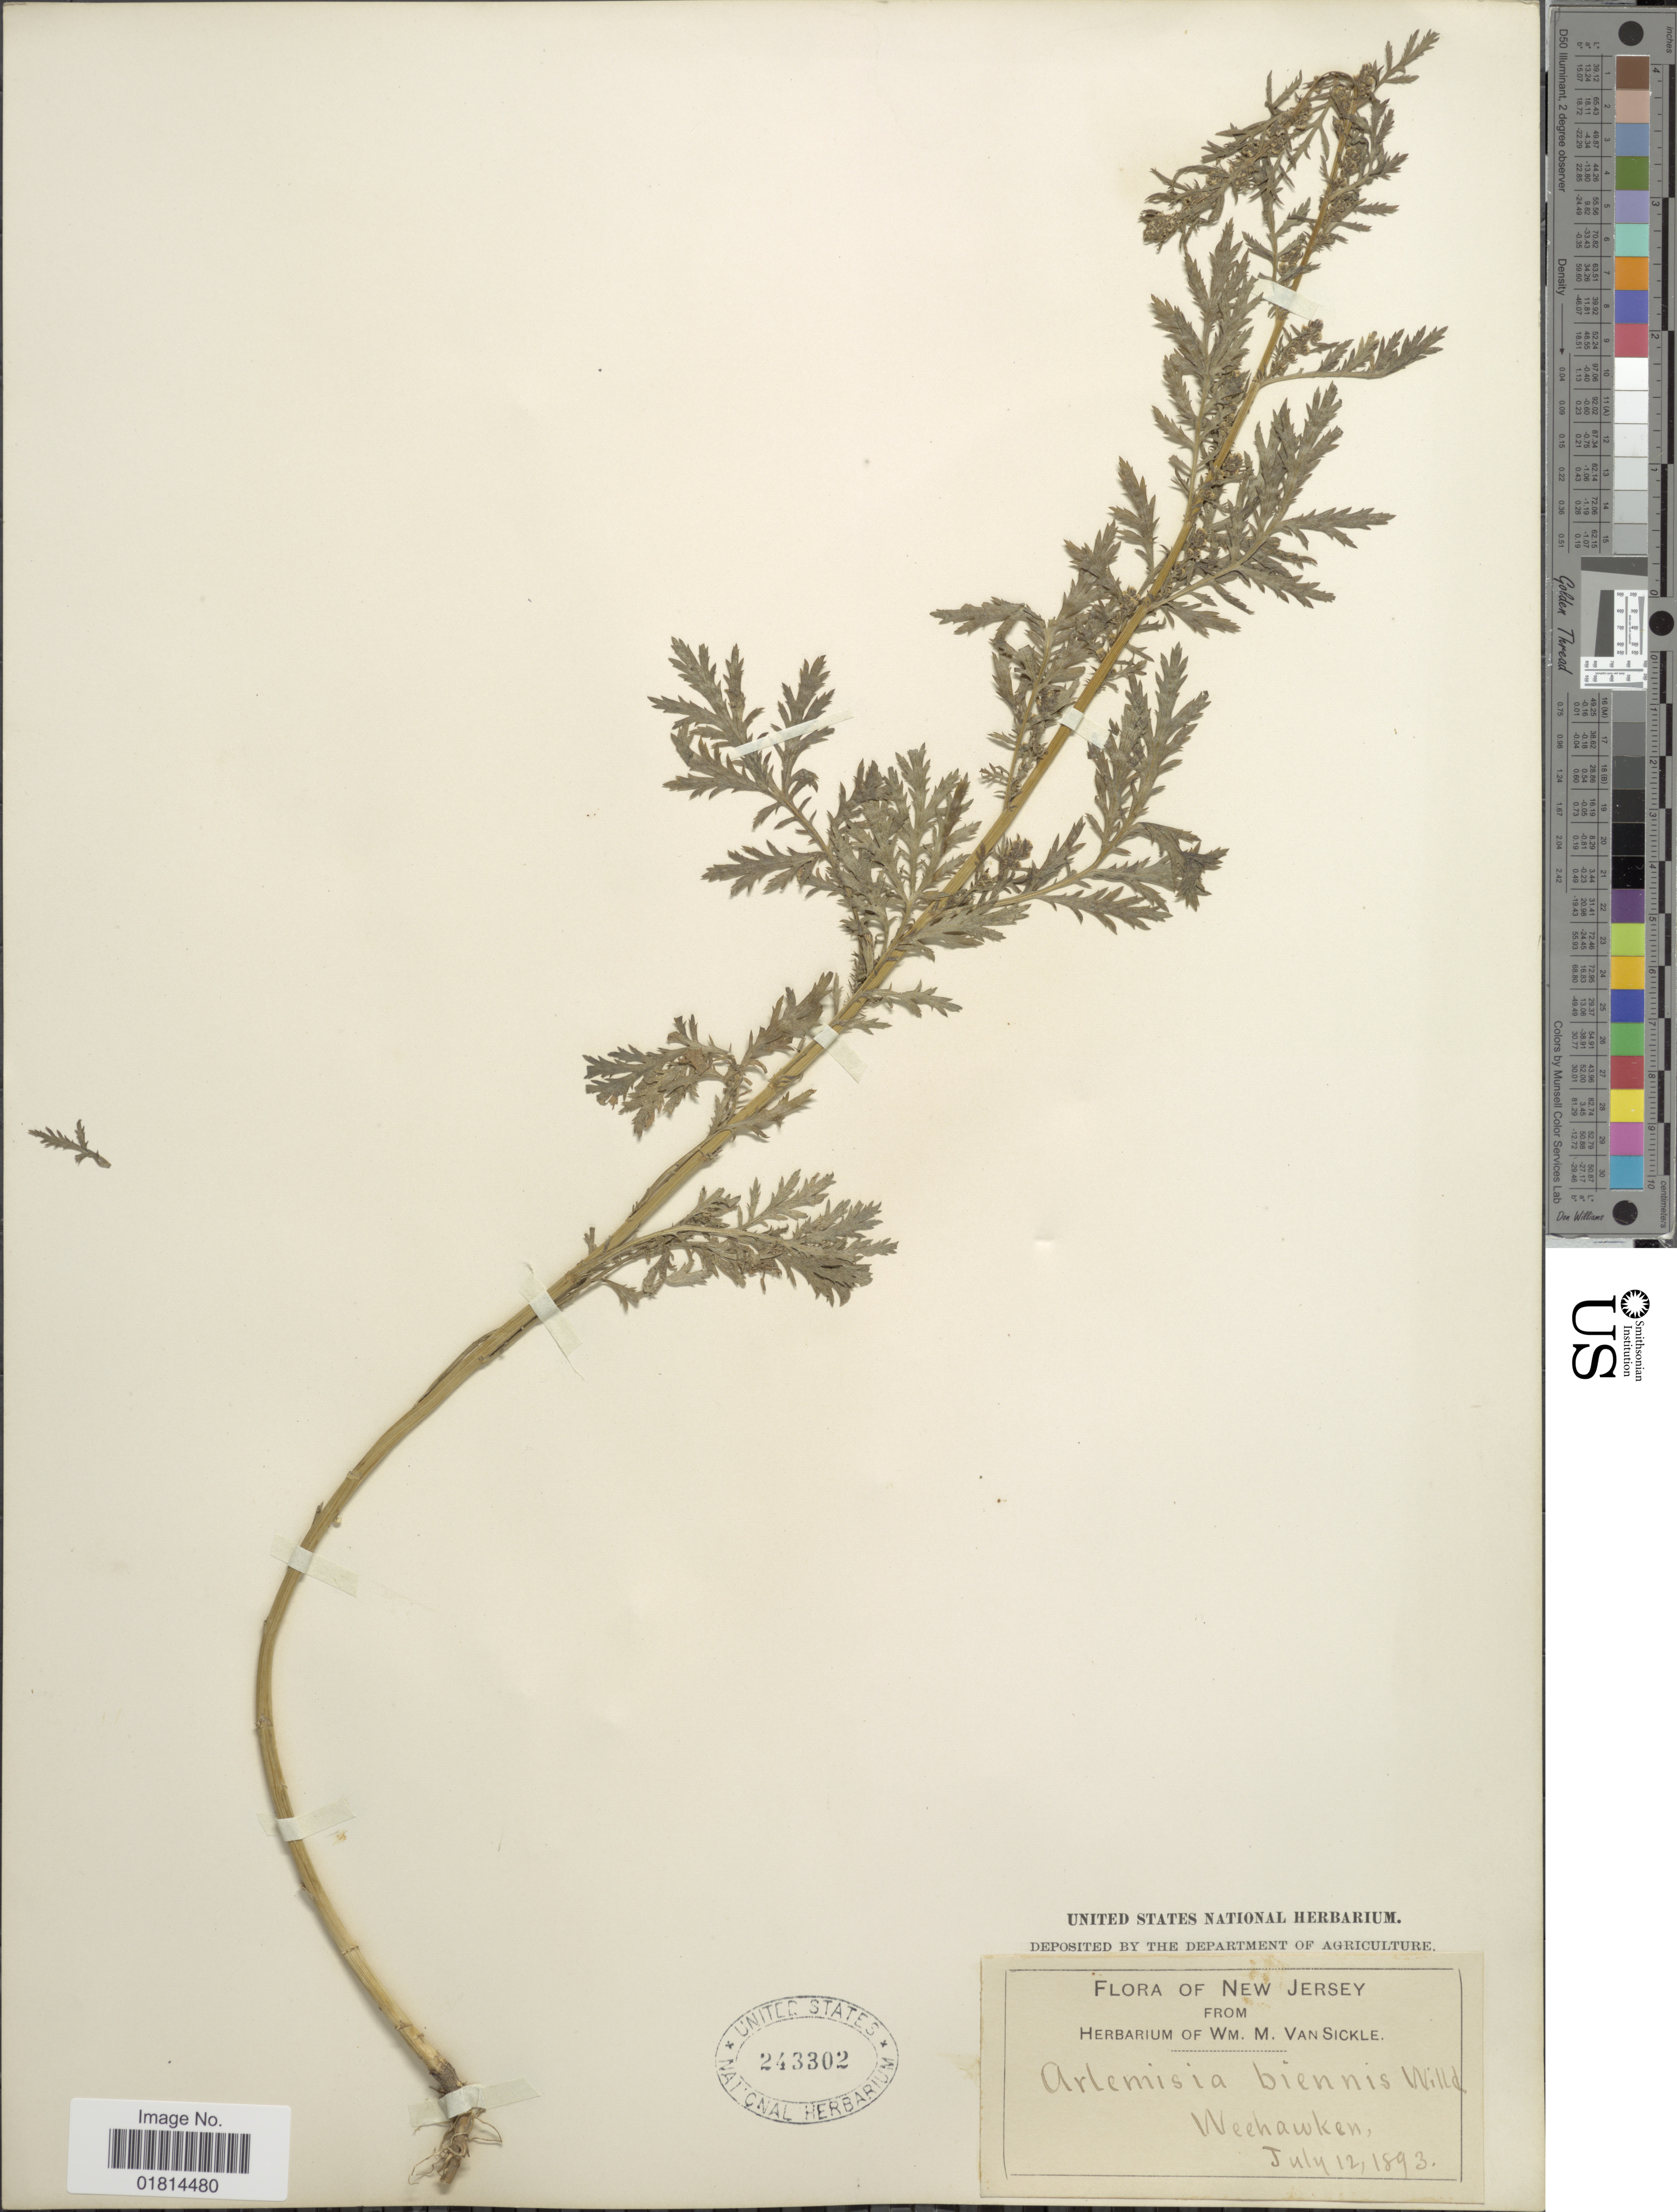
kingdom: Plantae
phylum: Tracheophyta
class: Magnoliopsida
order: Asterales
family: Asteraceae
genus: Artemisia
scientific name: Artemisia biennis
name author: Willd.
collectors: ex herb. Wm. M. Van Sickle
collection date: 1893-07-12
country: United States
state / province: New Jersey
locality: Weehawken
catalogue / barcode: US 243302